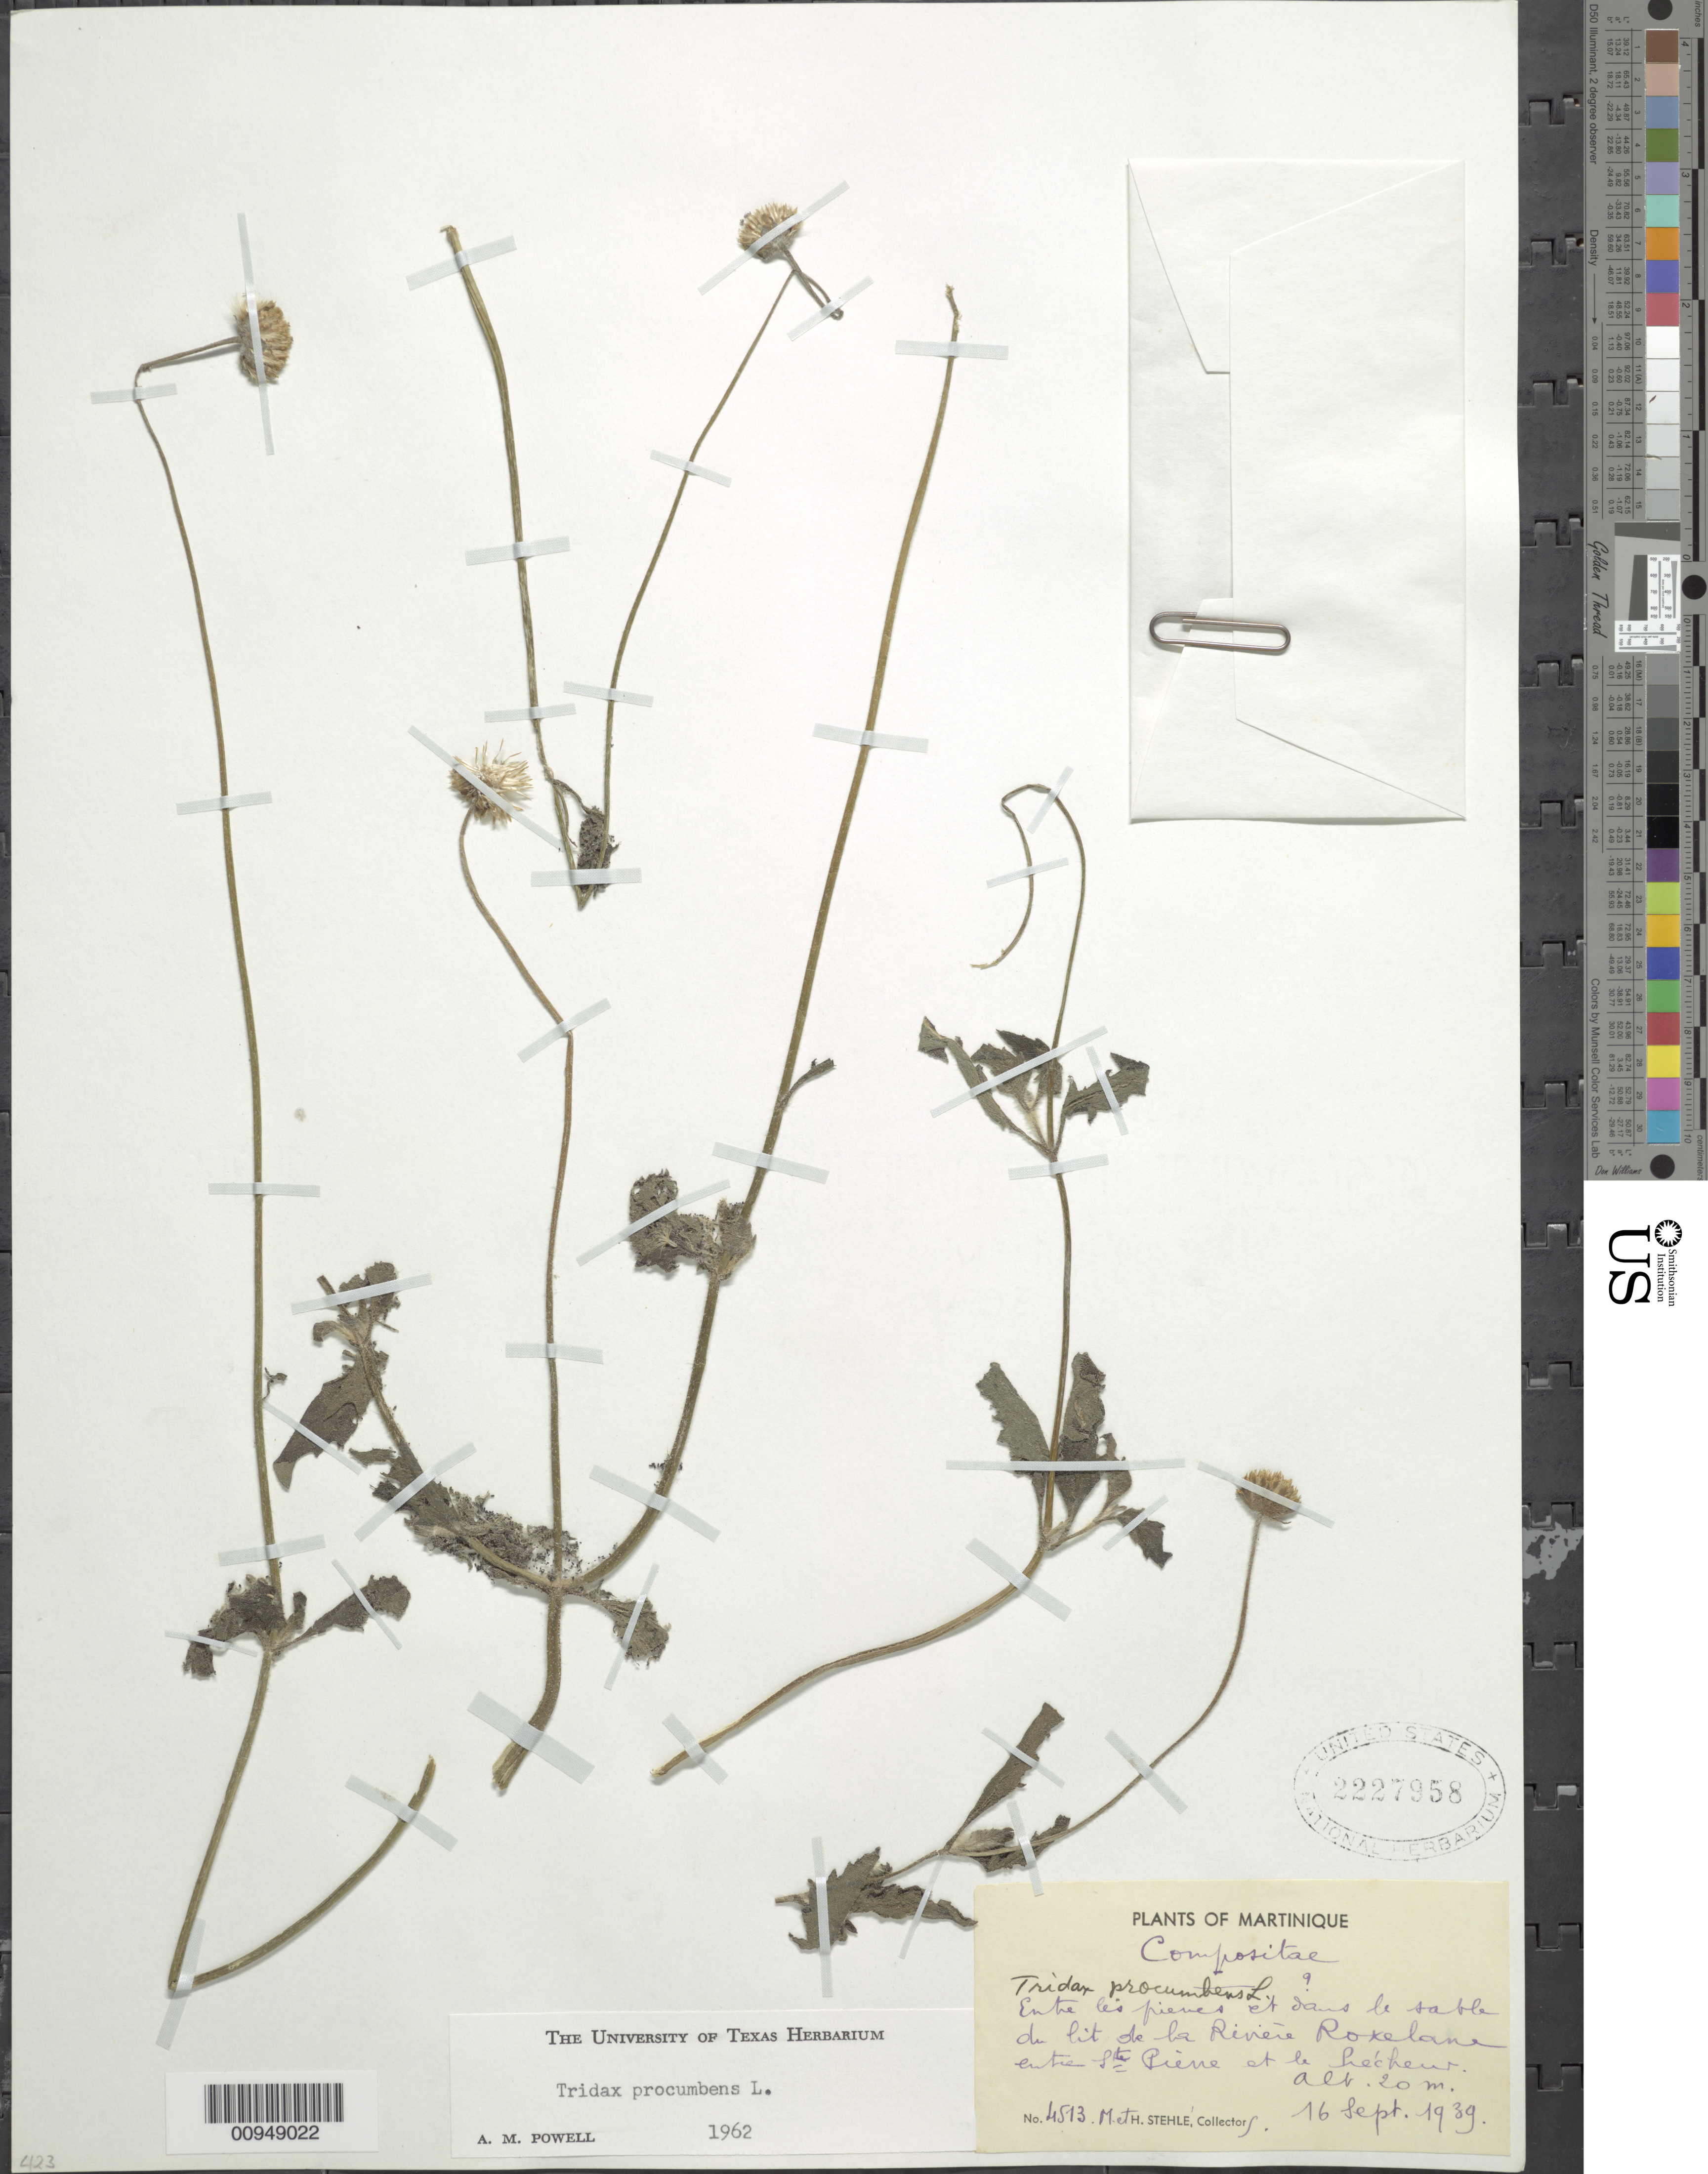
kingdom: Plantae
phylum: Tracheophyta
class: Magnoliopsida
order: Asterales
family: Asteraceae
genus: Tridax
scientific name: Tridax procumbens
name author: L.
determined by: Powell, A. M.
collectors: H. Stehlé & M. Stehlé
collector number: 4513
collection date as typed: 16 Sep 1939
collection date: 1939-09-16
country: Martinique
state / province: Saint-Pierre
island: Martinique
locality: Entre les "pienes" et dans le sable du lit de la Rivière Rokelane entre St. Pierre et La Précheur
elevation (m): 20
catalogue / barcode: US 2227958